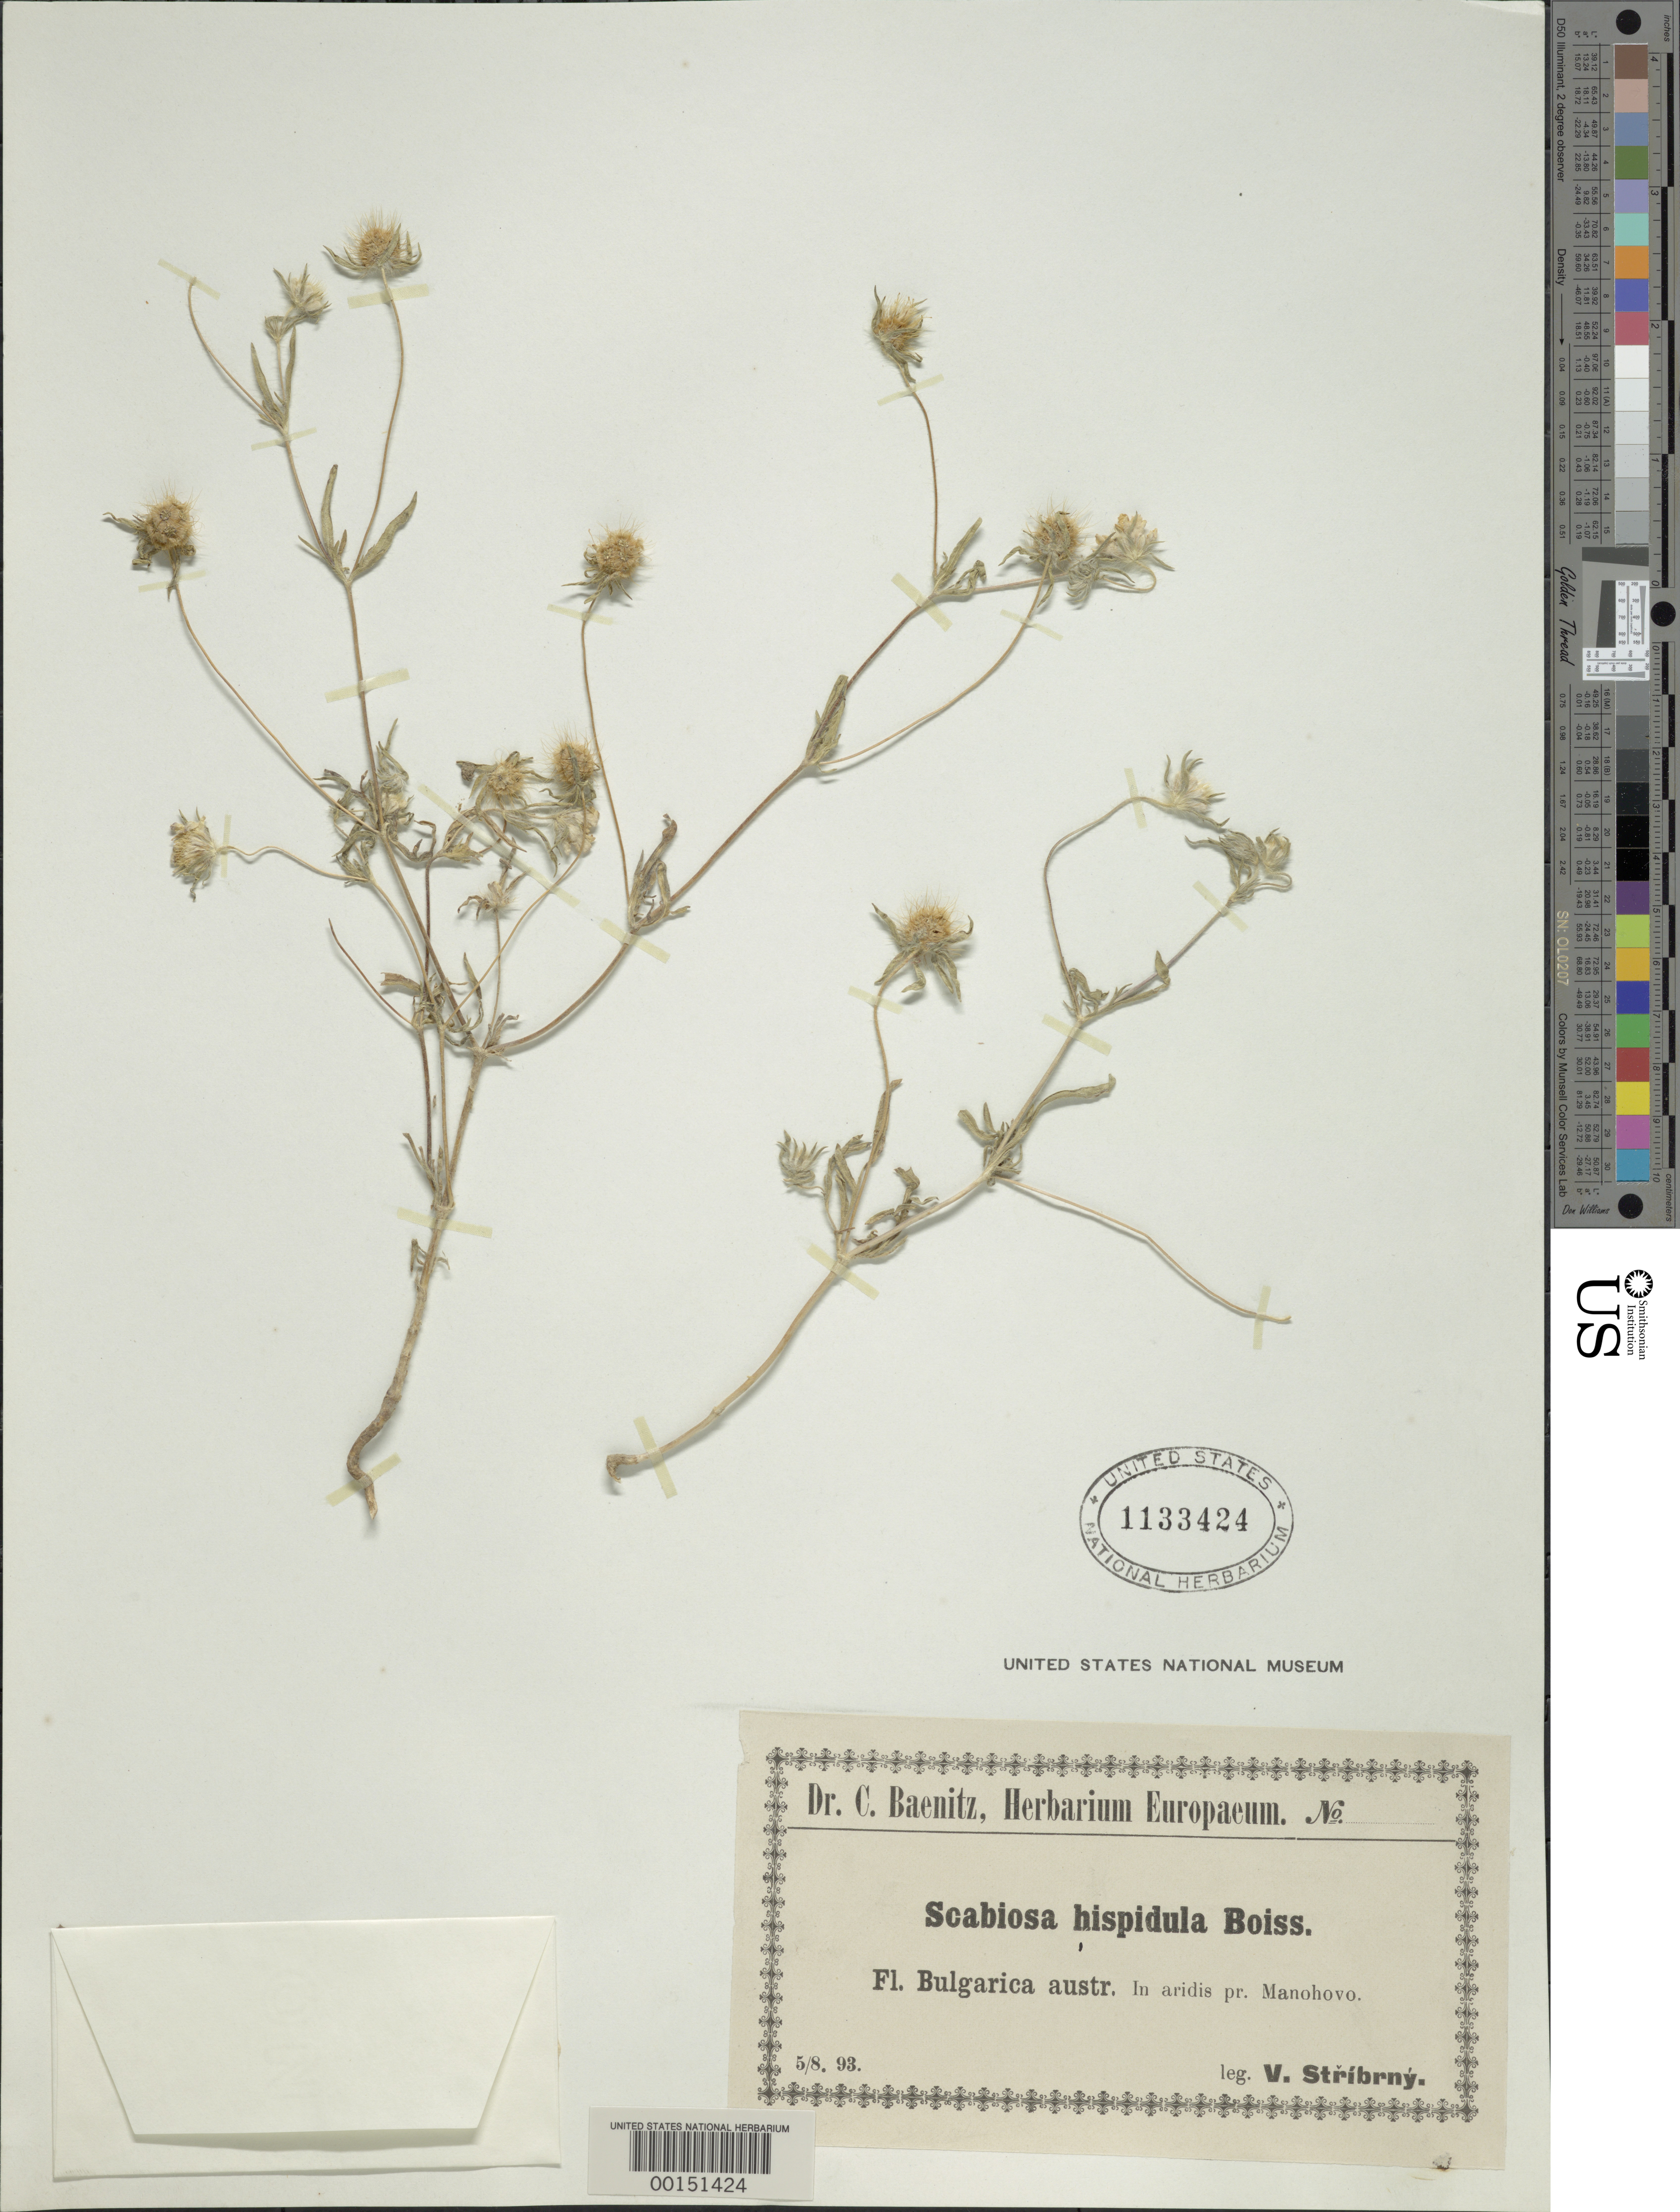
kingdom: Plantae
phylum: Tracheophyta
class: Magnoliopsida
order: Dipsacales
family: Caprifoliaceae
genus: Scabiosa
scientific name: Scabiosa hispidula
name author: Boiss.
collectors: V. Stribrny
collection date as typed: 05 Aug 1893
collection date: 1893-08-05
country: Bulgaria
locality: Manohovo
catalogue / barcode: US 1133424